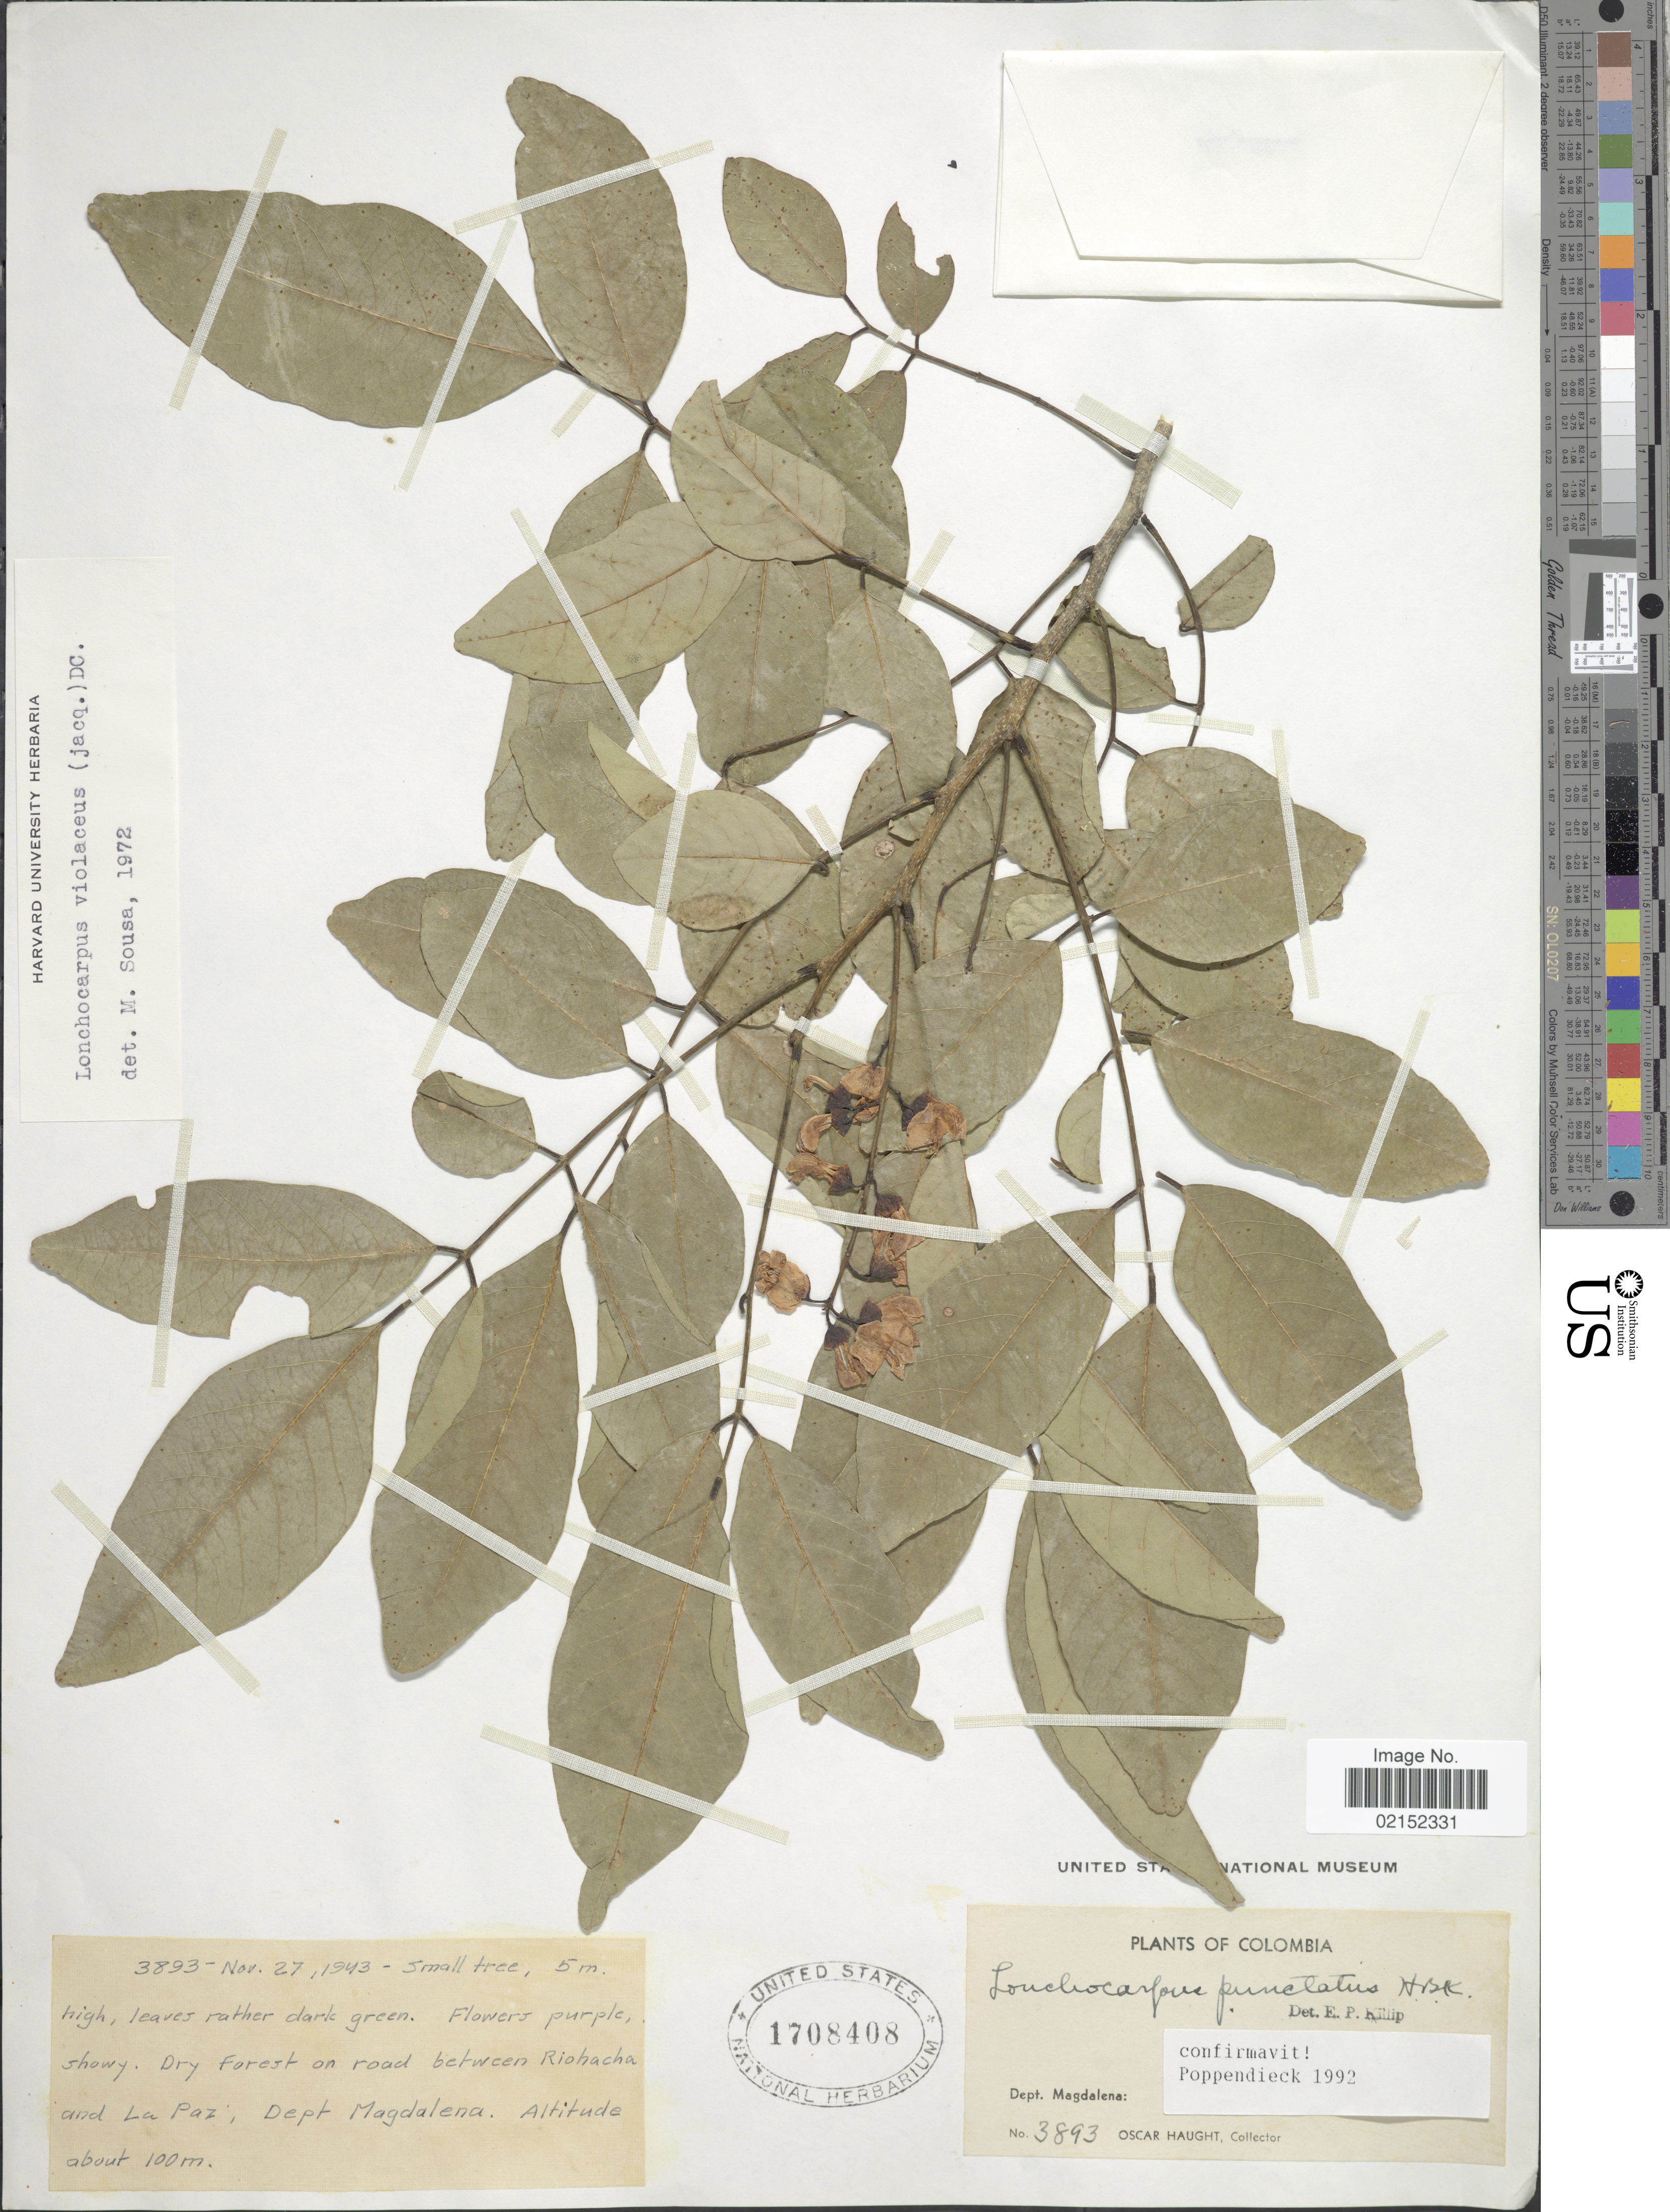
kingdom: Plantae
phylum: Tracheophyta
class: Magnoliopsida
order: Fabales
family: Fabaceae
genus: Lonchocarpus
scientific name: Lonchocarpus punctatus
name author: Kunth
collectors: O. L. Haught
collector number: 3893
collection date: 1943-11-27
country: Colombia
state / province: Magdalena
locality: Dry forest on road between Riohacha and La Paz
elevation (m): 100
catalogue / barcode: US 1708408